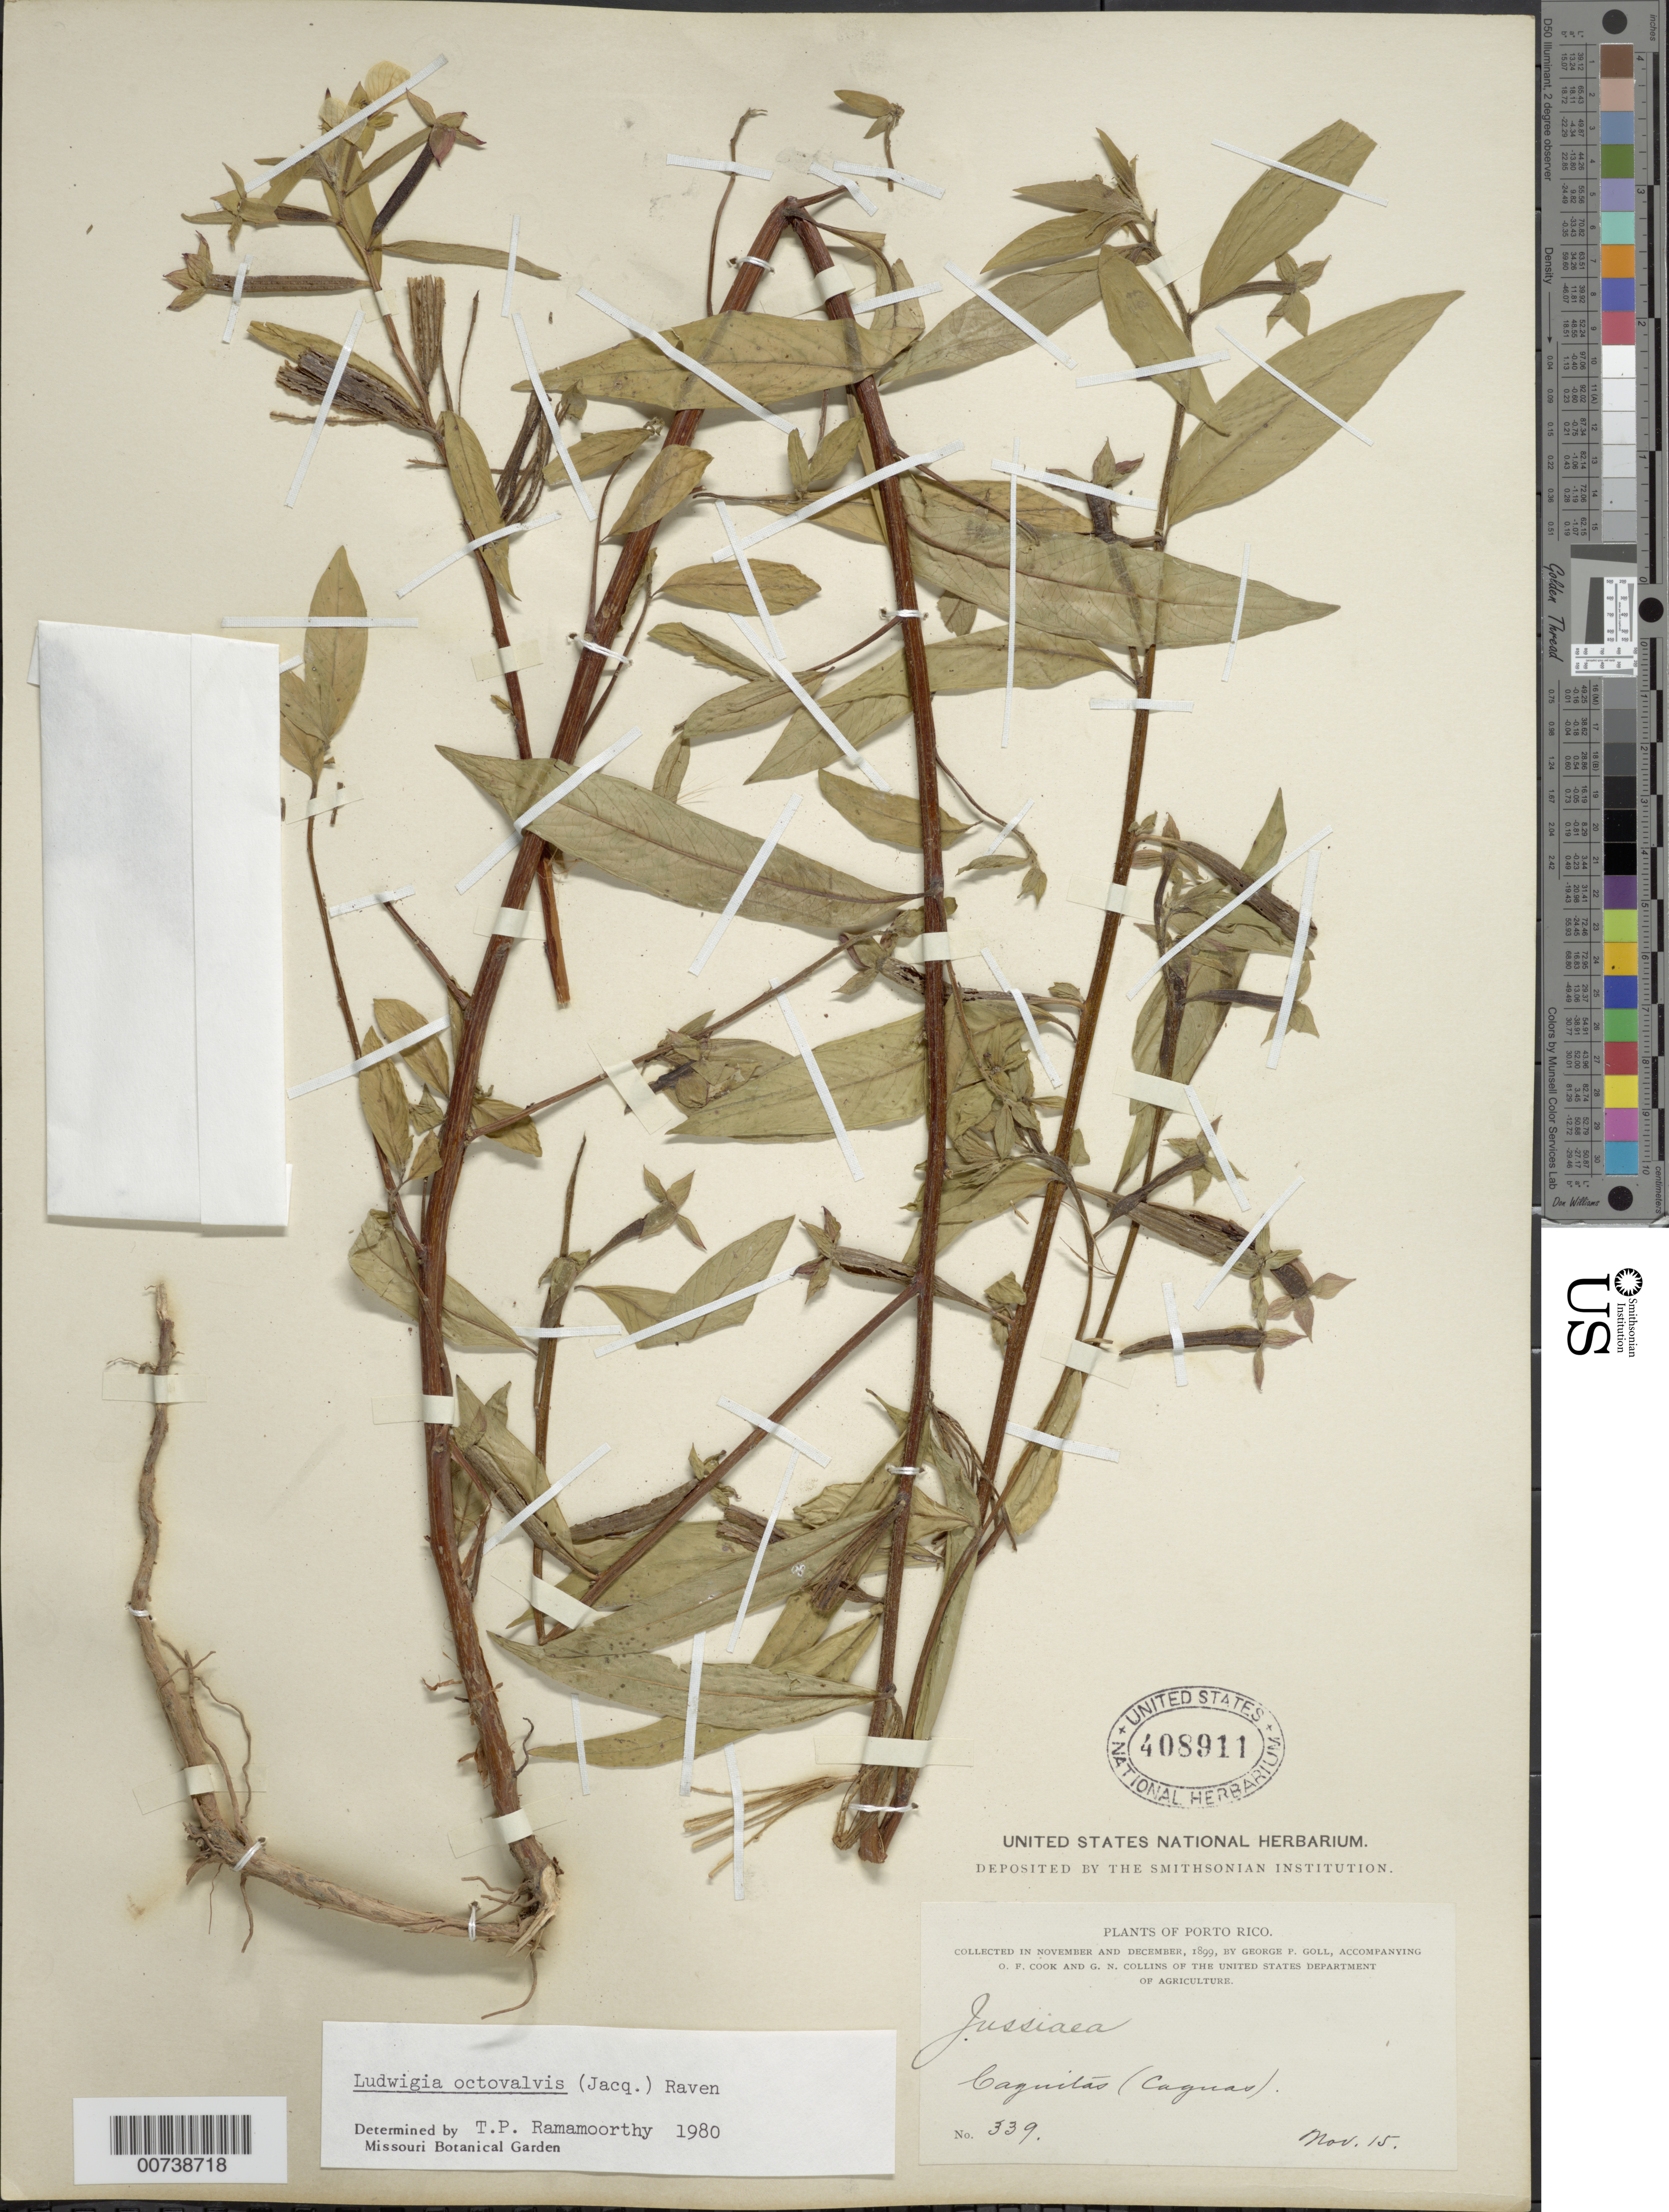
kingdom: Plantae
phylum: Tracheophyta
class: Magnoliopsida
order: Myrtales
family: Onagraceae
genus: Ludwigia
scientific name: Ludwigia octovalvis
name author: (Jacq.) P.H. Raven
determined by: Ramamoorthy, T. P.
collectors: G. Goll, O. F. Cook & G. N. Collins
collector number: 339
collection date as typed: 15 Nov 1899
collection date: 1899-11-15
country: Puerto Rico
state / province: Caguas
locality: Caguitas (Caguas)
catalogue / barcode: US 408911